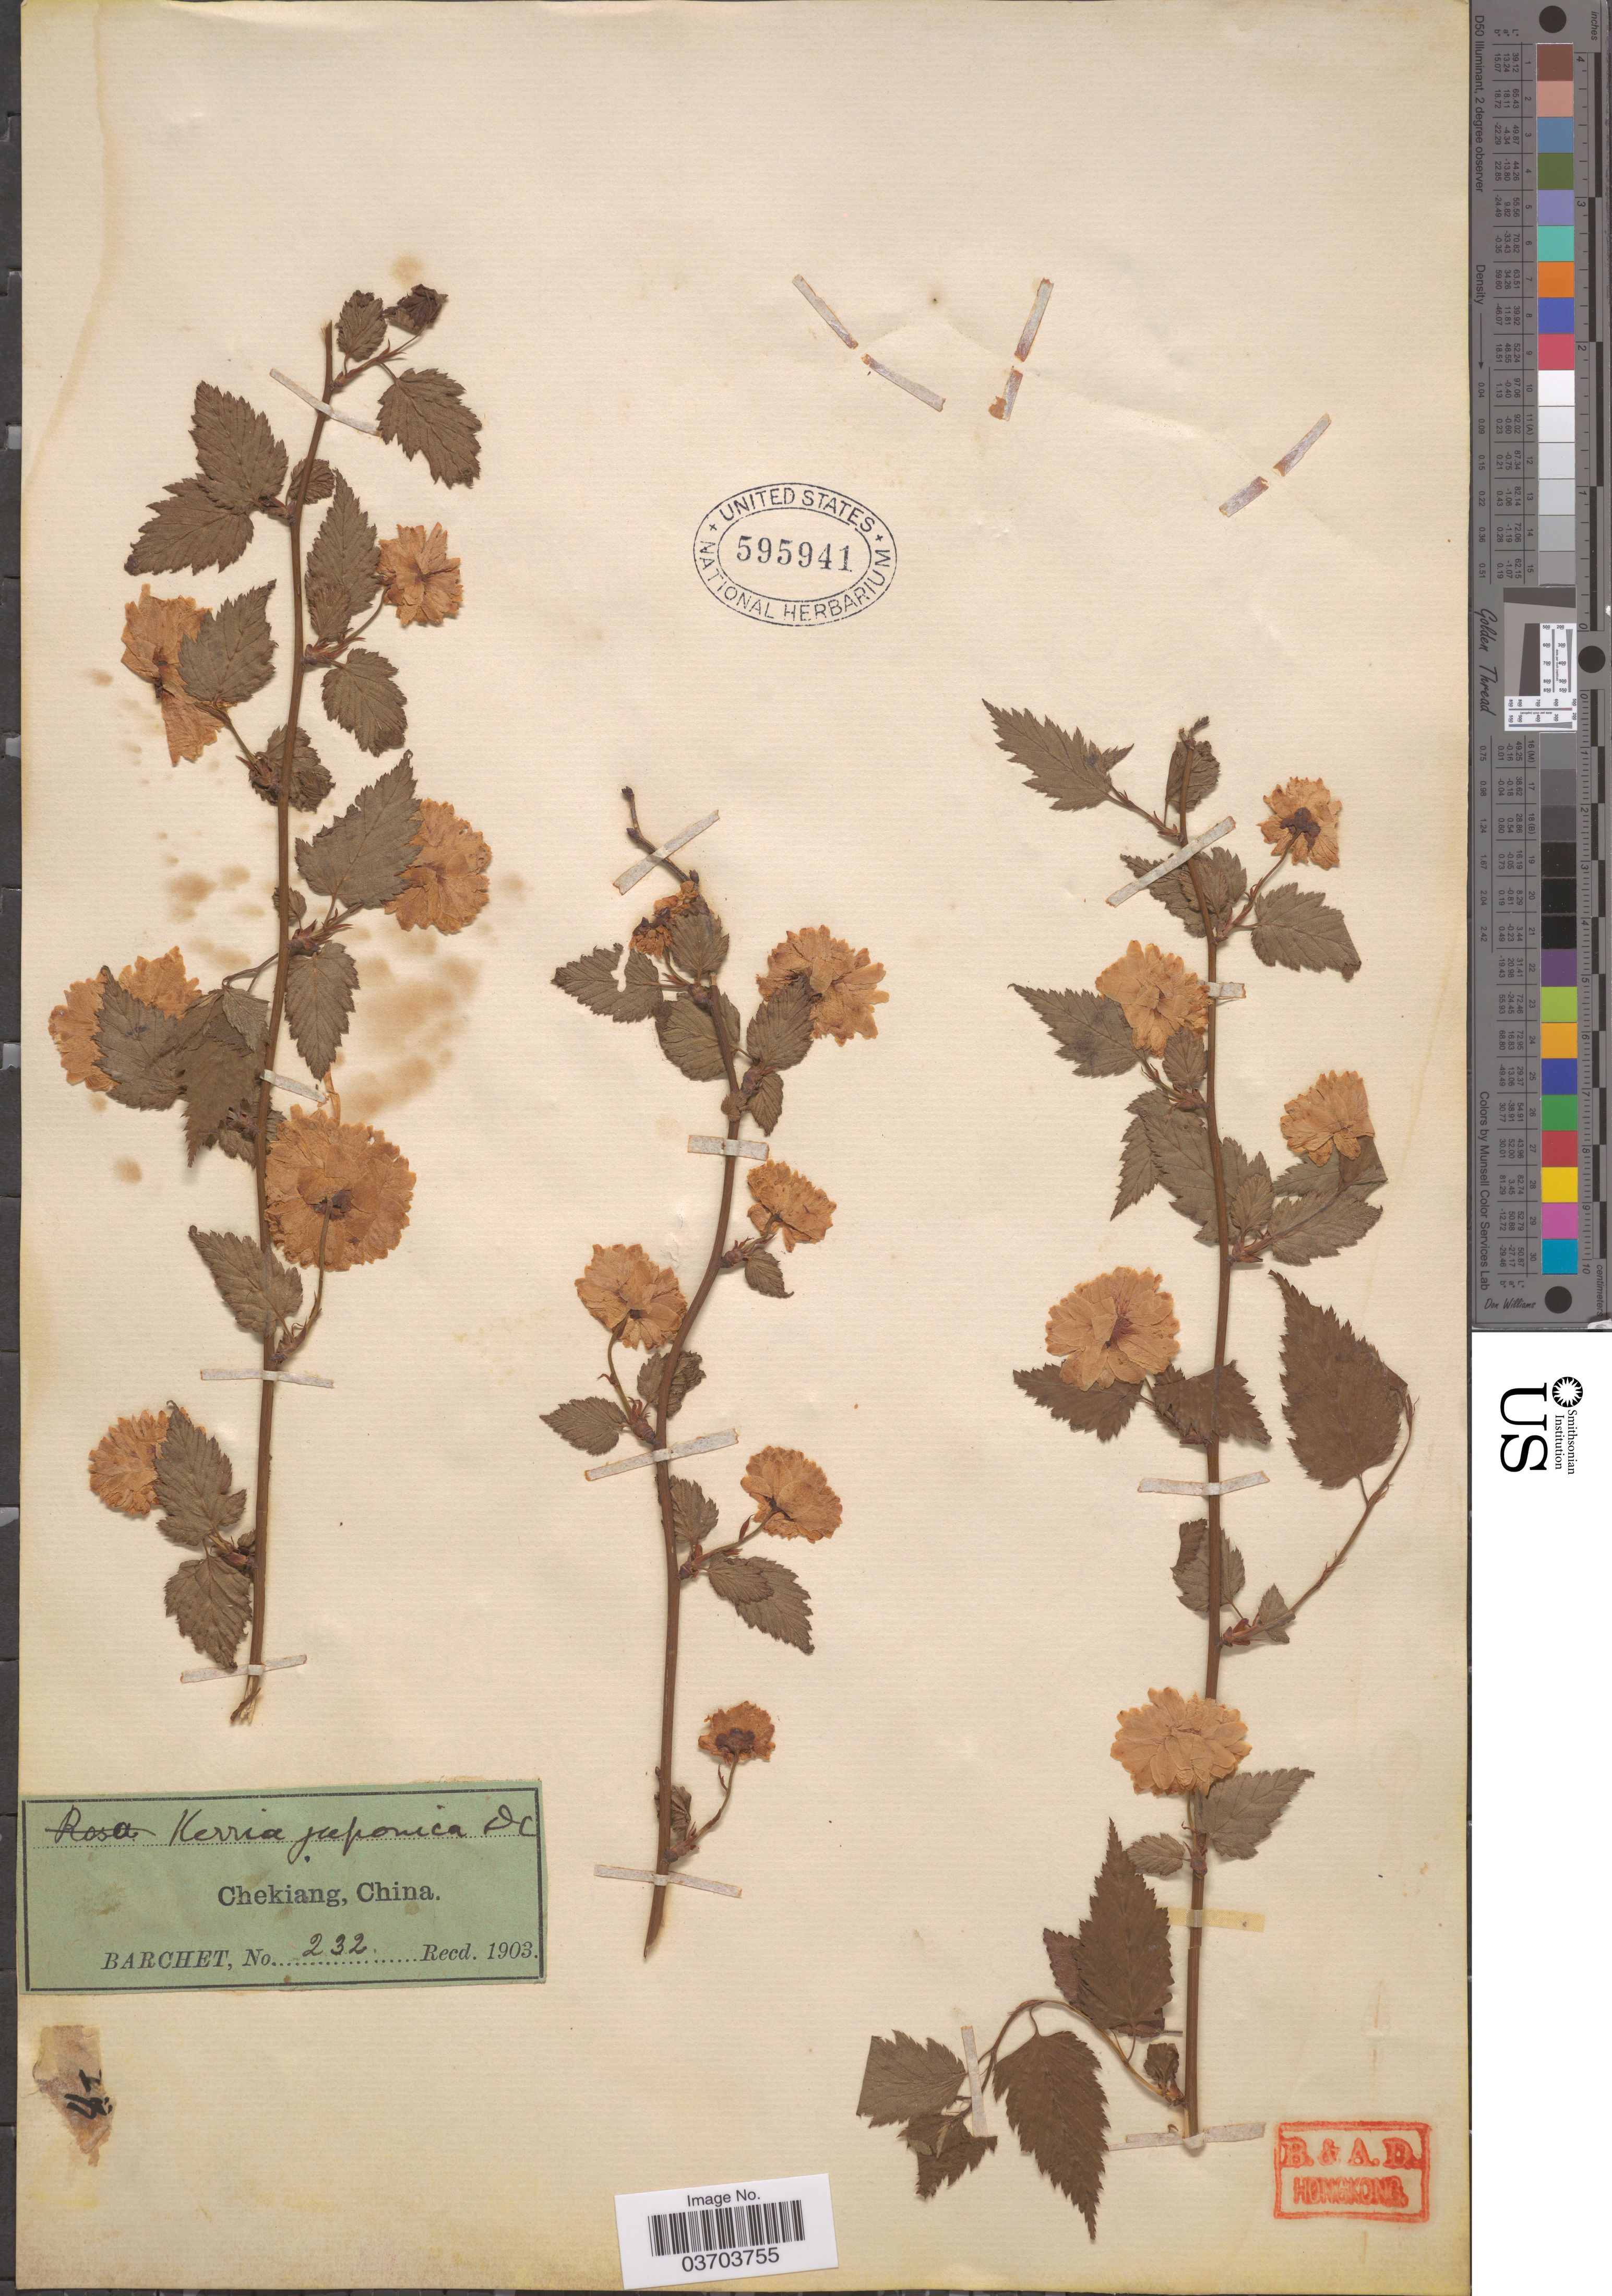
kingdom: Plantae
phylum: Tracheophyta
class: Magnoliopsida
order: Rosales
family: Rosaceae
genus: Kerria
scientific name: Kerria japonica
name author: (L.) DC.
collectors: Barchet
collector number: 232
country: China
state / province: Zhejiang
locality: Chekiang.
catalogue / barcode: US 595941